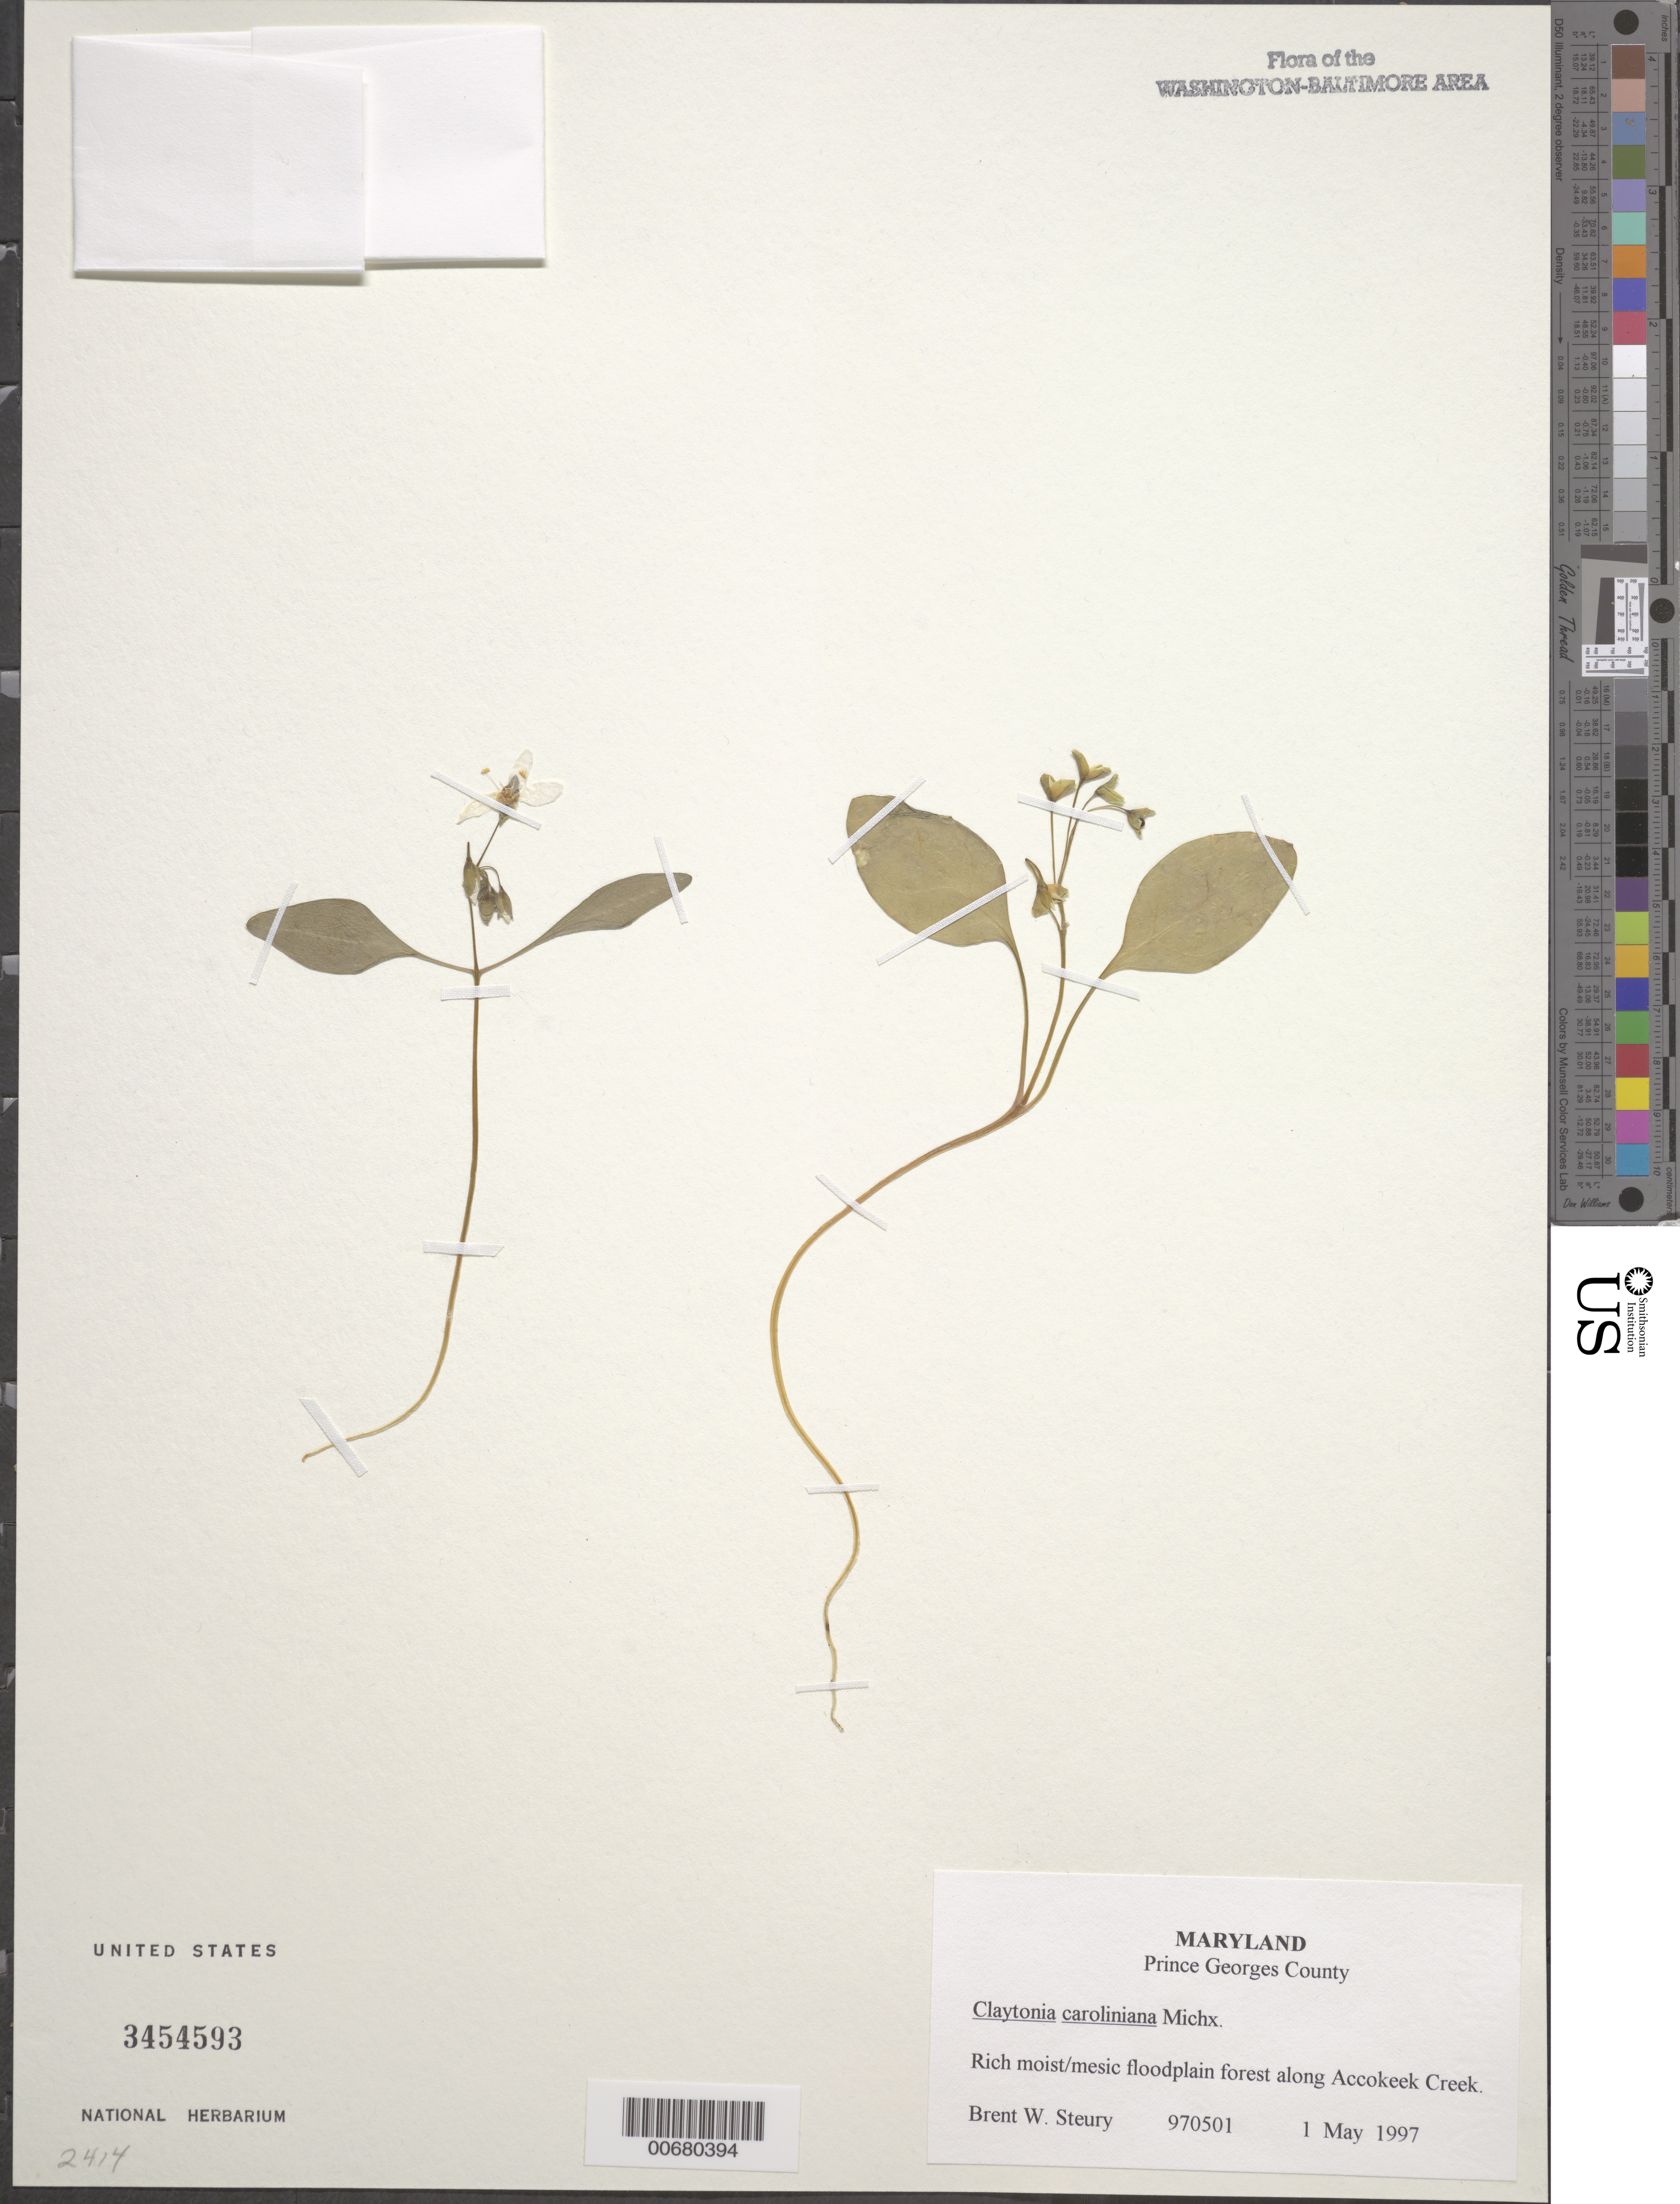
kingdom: Plantae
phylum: Tracheophyta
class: Magnoliopsida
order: Caryophyllales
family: Montiaceae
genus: Claytonia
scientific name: Claytonia caroliniana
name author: Michx.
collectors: B. Steury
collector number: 970501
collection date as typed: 01 May 1997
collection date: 1997-05-01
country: United States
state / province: Maryland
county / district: Prince George's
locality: Along Accokeek Creek.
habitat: Rich moist/mesic floodplain forest.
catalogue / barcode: US 3454593